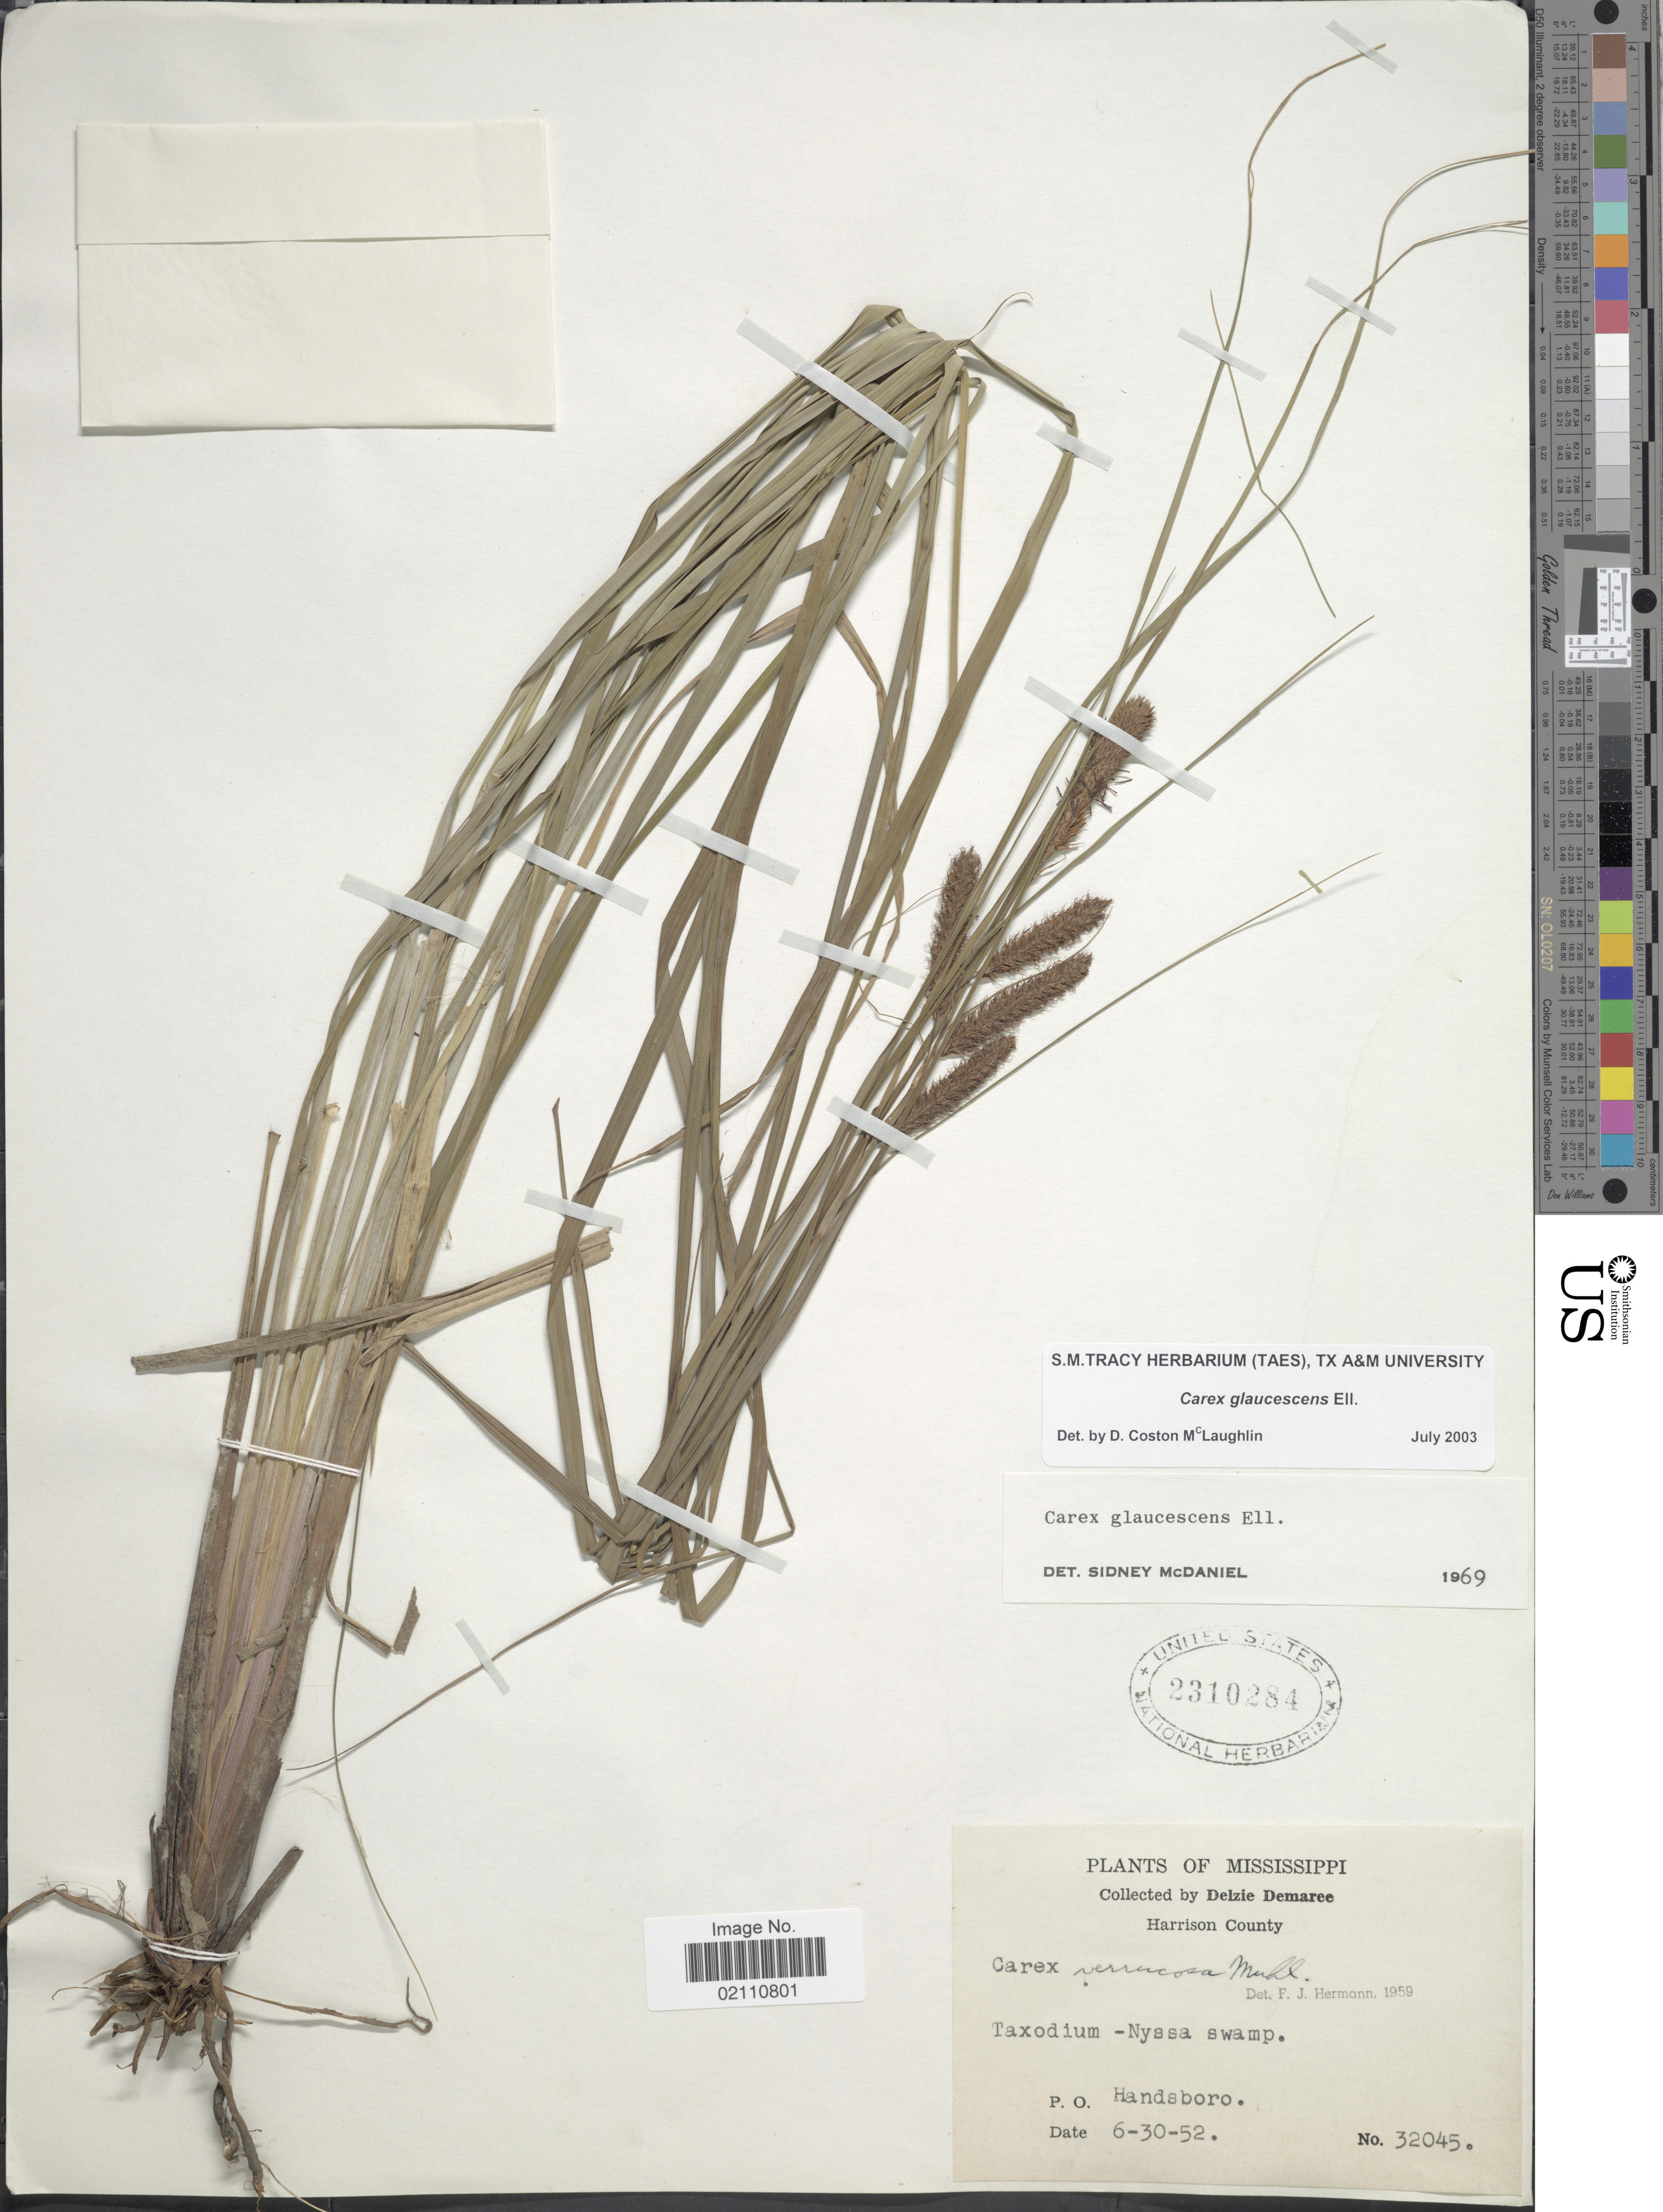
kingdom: Plantae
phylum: Tracheophyta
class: Liliopsida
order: Poales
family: Cyperaceae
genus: Carex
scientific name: Carex glaucescens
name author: Elliott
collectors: D. Demaree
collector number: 32045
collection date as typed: Transcribed d/m/y: 30/6/52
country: United States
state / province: Mississippi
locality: Harrison County, P.O. Handsboro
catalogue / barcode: US 2310284